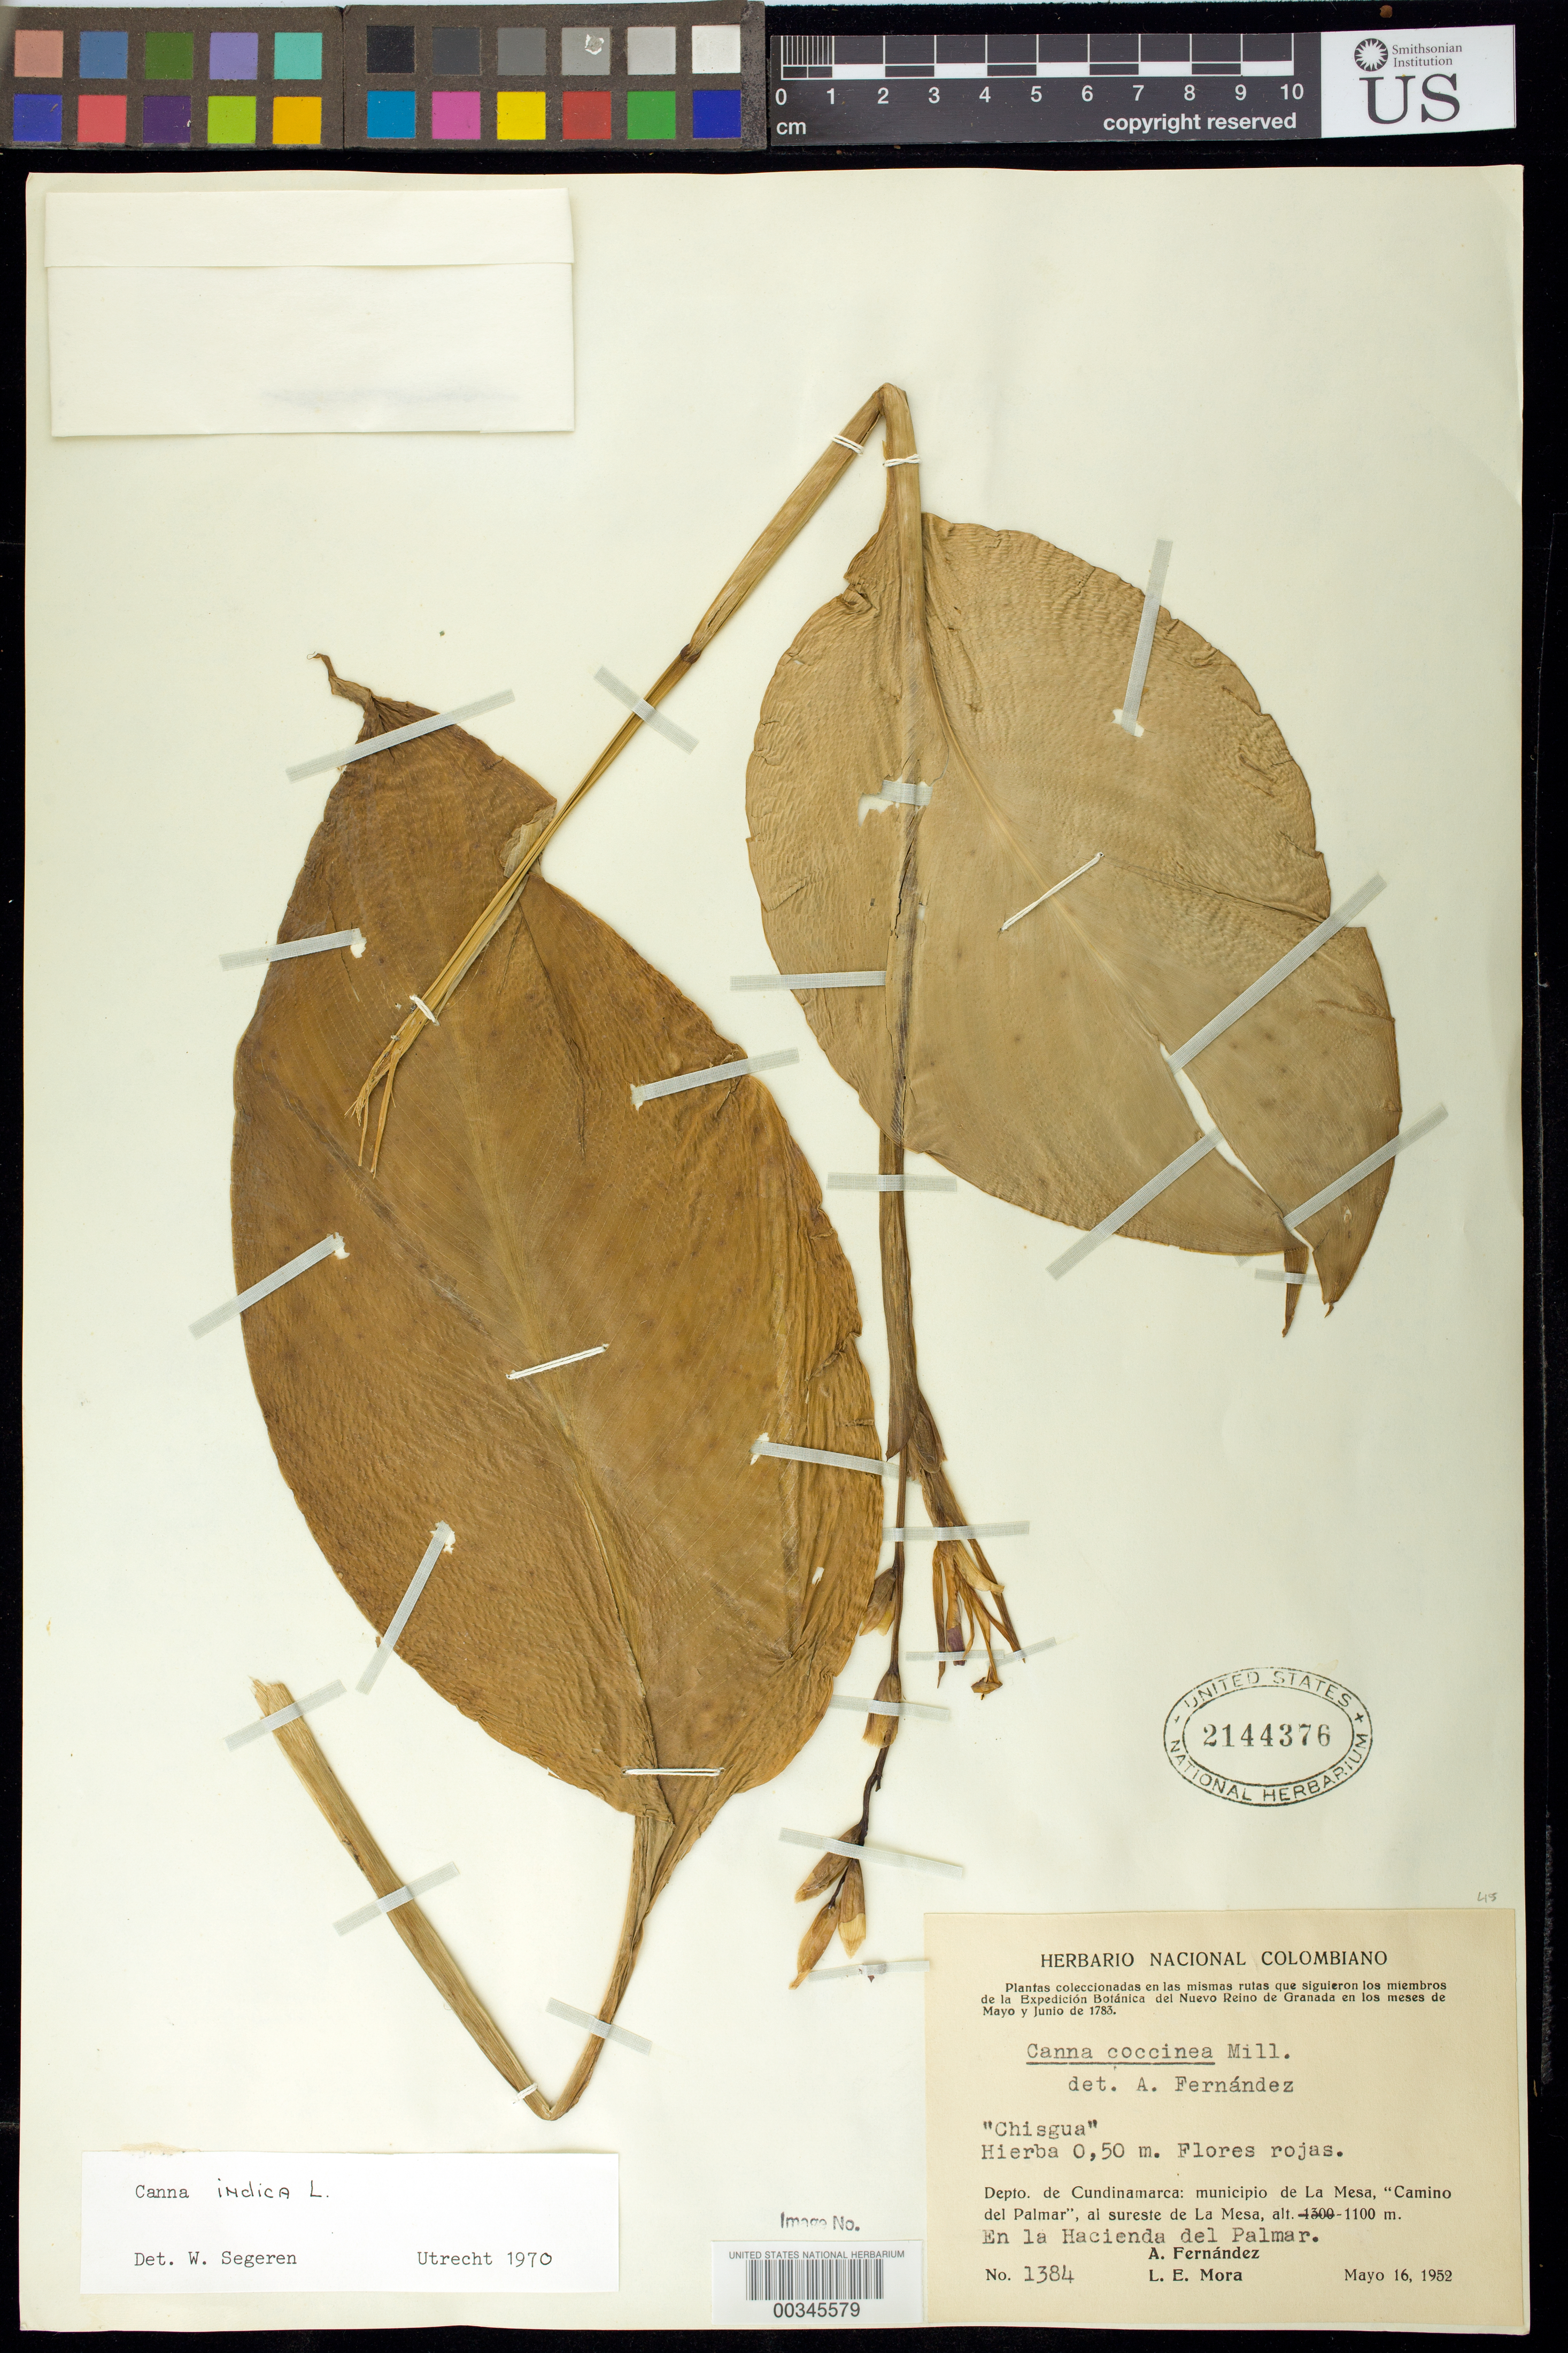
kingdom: Plantae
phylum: Tracheophyta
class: Liliopsida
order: Zingiberales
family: Cannaceae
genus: Canna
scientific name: Canna indica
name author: L.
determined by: Segeren, W.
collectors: Á. Fernández & L. E. Mora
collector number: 1384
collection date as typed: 16 May 1952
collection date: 1952-05-16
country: Colombia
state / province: Cundinamarca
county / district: La Mesa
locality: Mun de La Mesa, "Camino del Palmar", al Sureste de La Mesa, en la Hacienda del Palmar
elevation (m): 1100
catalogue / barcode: US 2144376